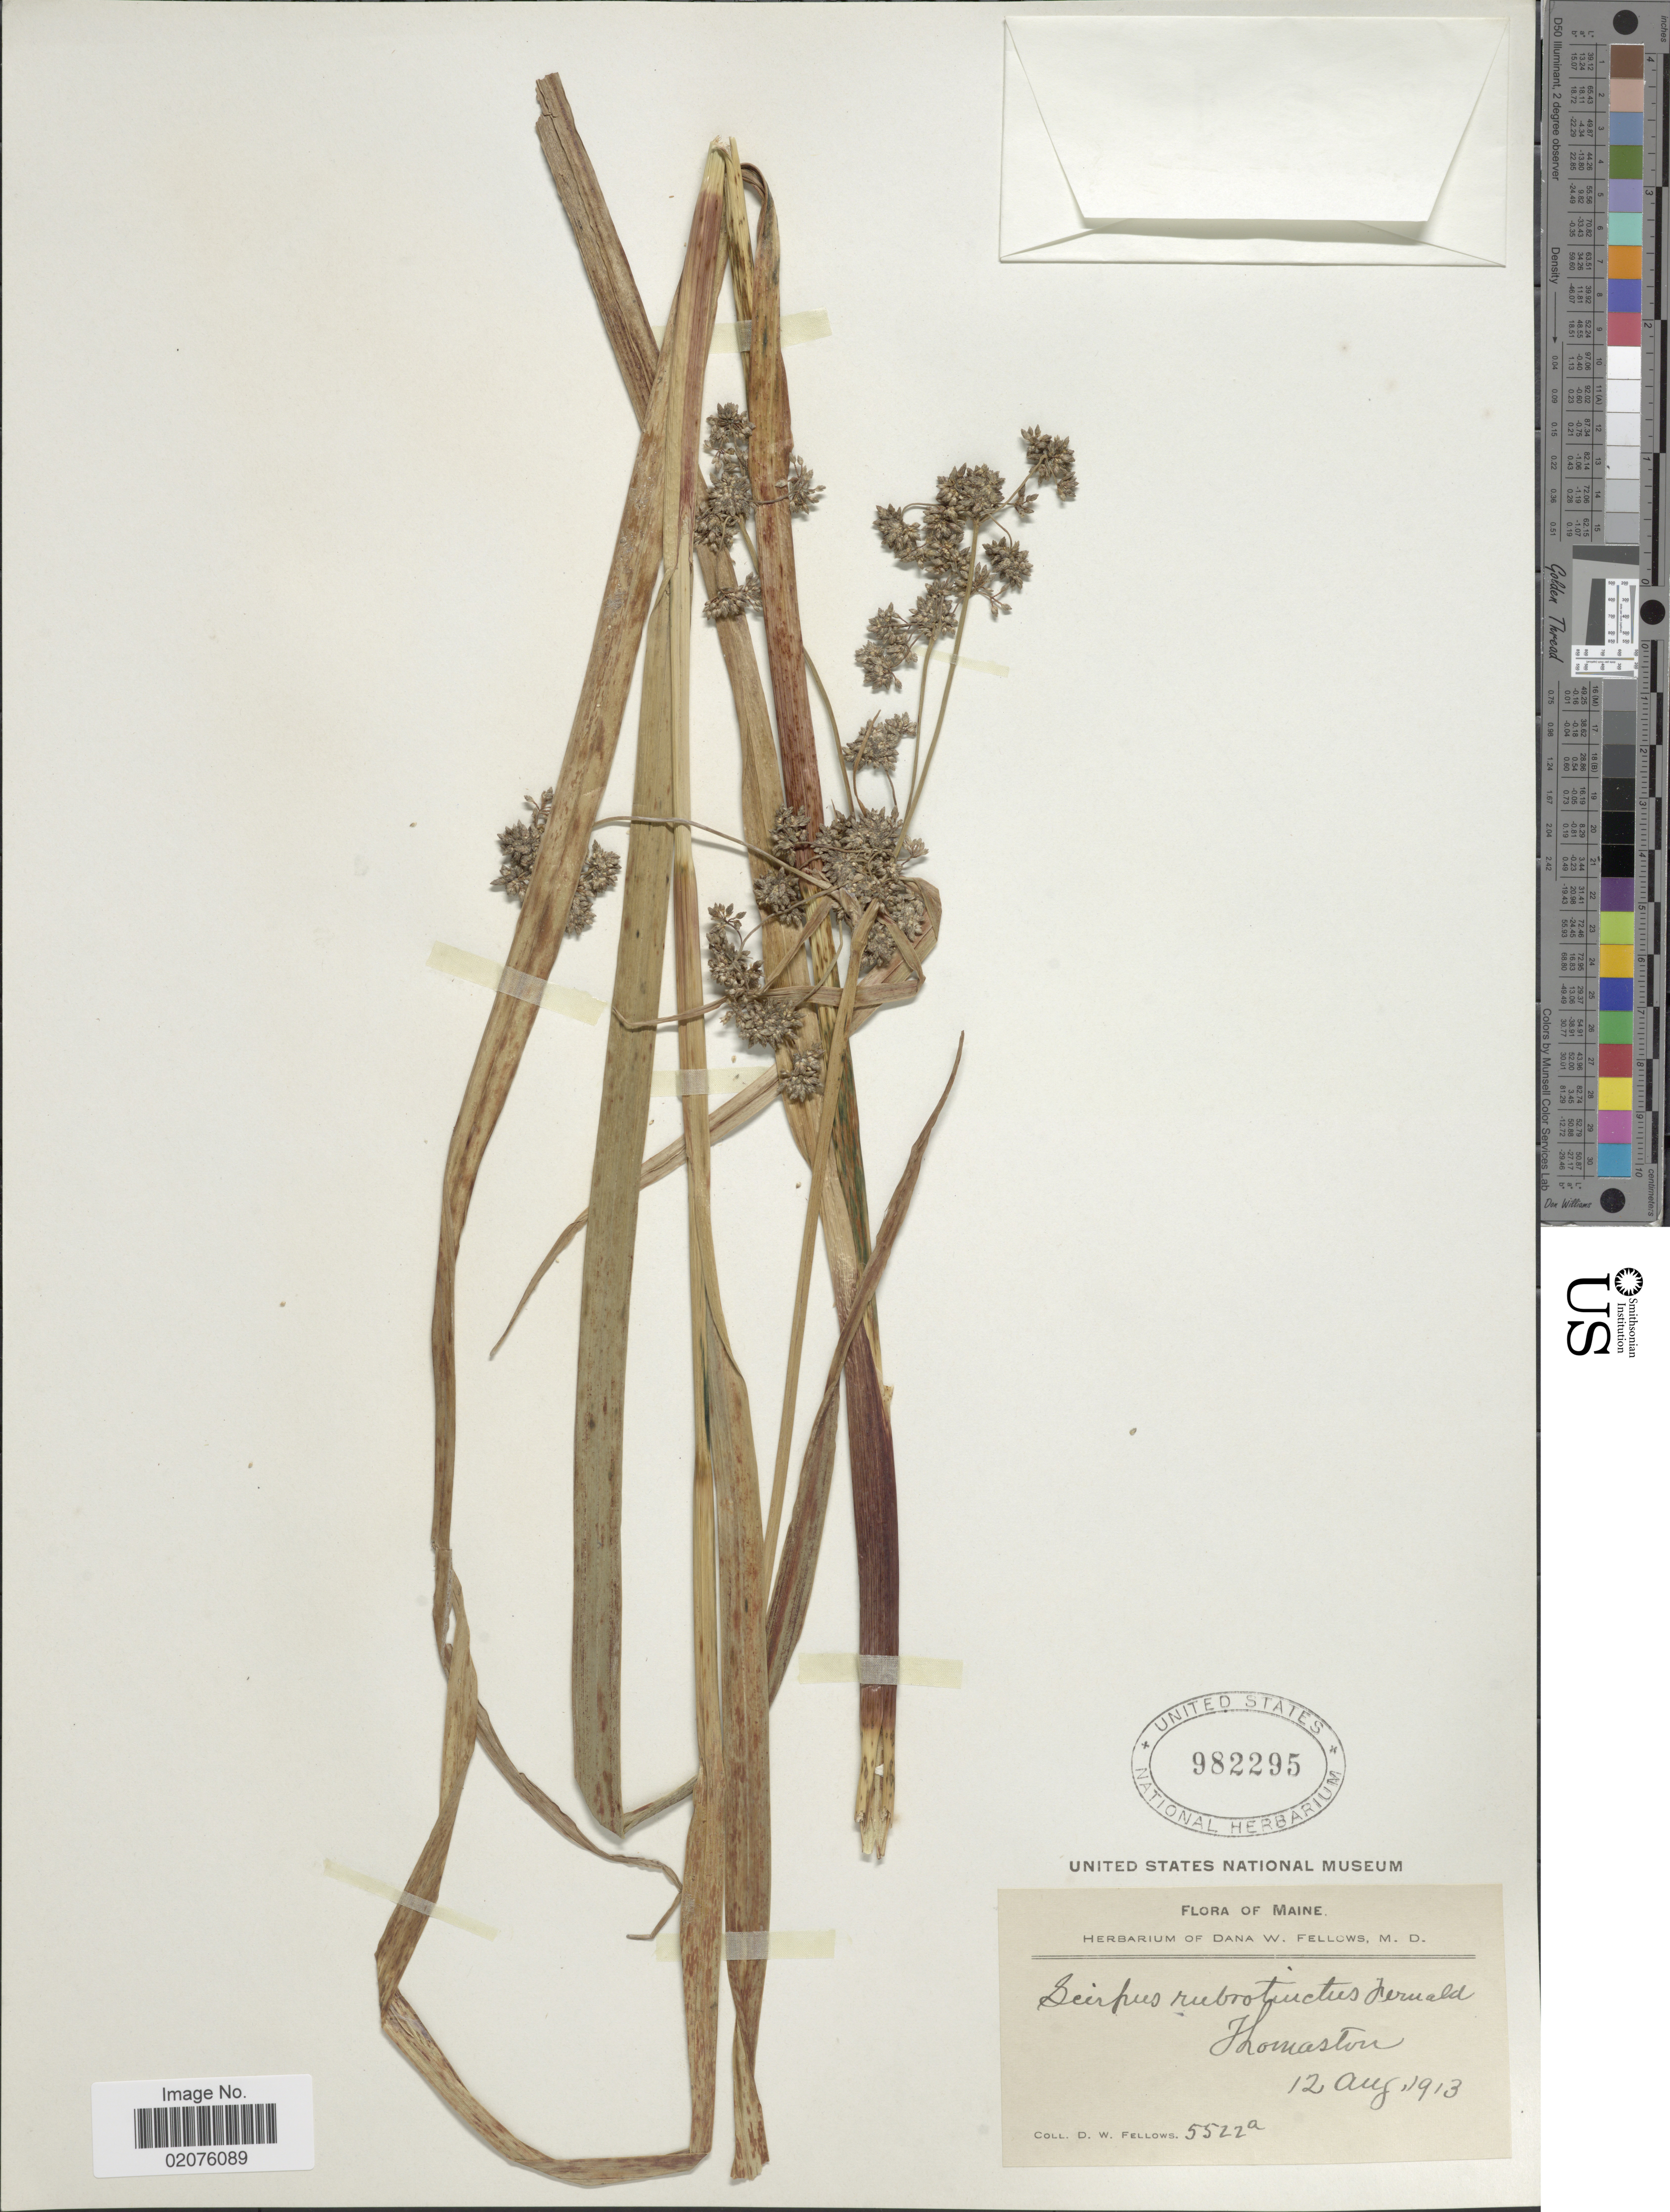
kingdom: Plantae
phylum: Tracheophyta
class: Liliopsida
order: Poales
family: Cyperaceae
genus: Scirpus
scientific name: Scirpus microcarpus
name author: J. Presl & C. Presl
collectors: D. W. Fellows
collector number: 5522a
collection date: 1913-08-12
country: United States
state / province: Maine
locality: Thomaston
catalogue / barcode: US 982295